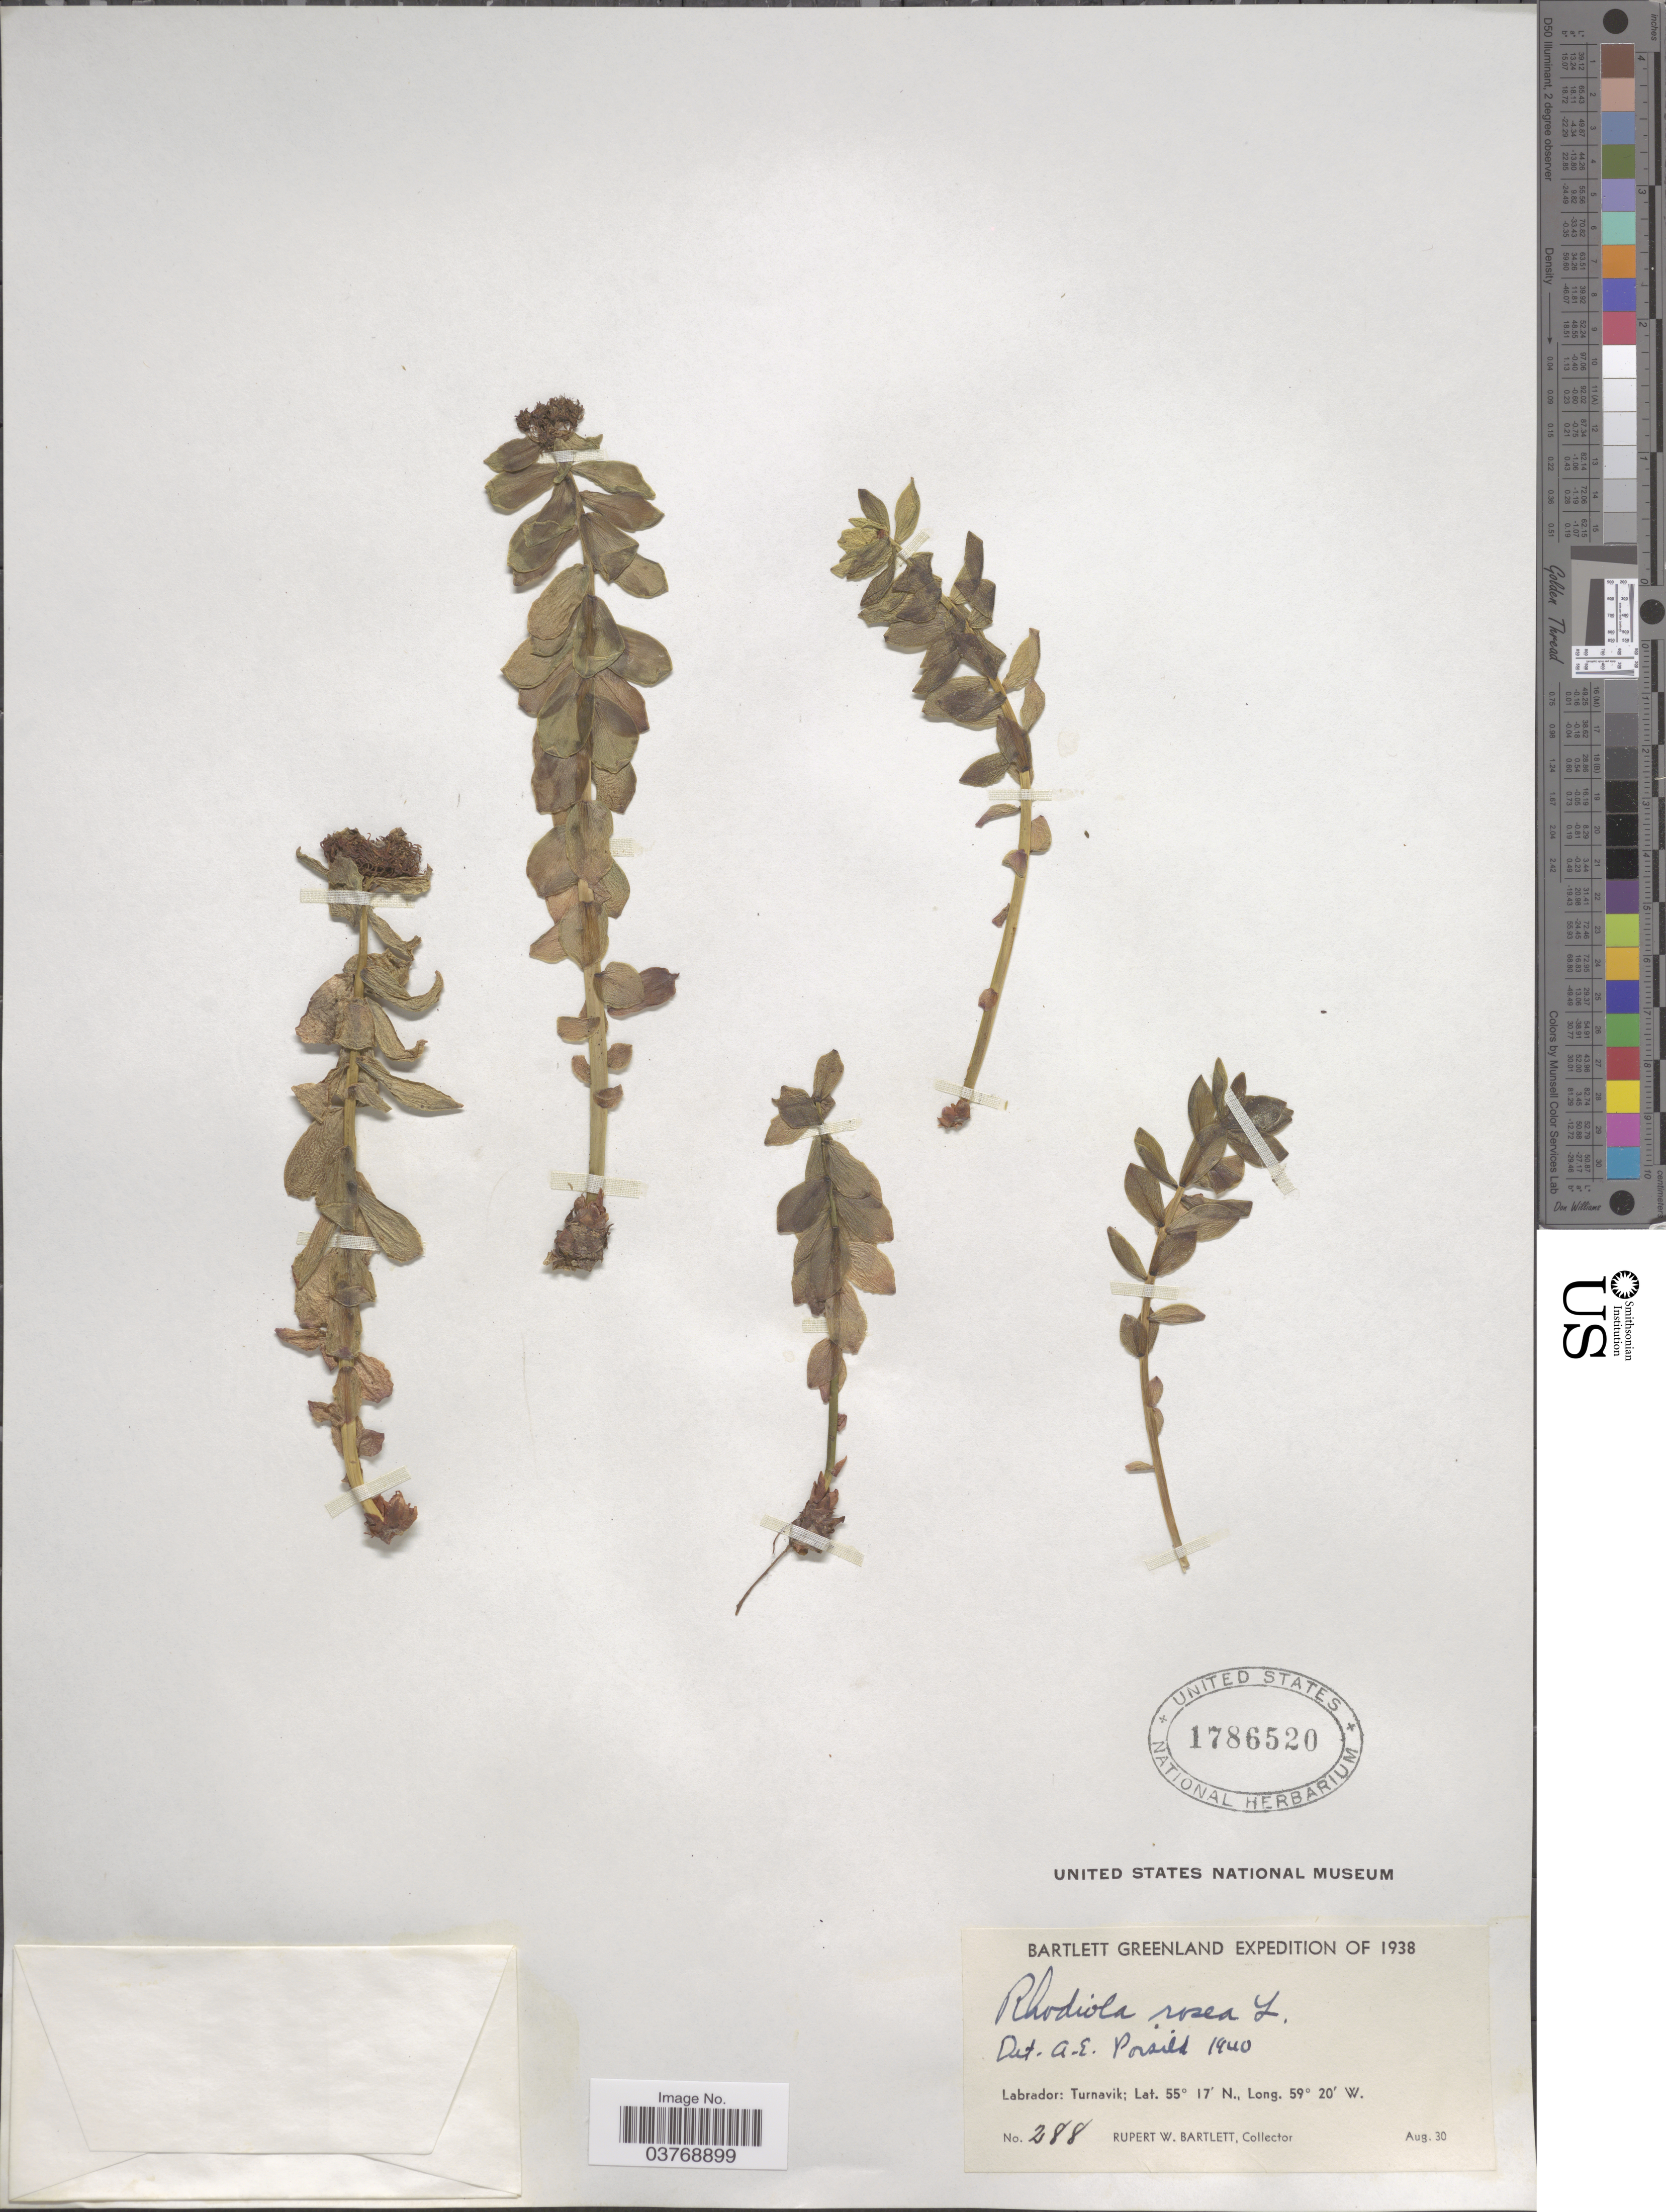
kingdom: Plantae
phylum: Tracheophyta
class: Magnoliopsida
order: Saxifragales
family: Crassulaceae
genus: Rhodiola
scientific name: Rhodiola rosea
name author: L.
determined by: Strong, Mark T., (BOT), Smithsonian Institution - National Museum of Natural History (UNITED STATES)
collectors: R. W. Bartlett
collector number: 288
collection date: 1938-08-30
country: Canada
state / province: Newfoundland and Labrador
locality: Labrador: Turnavik.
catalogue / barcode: US 1786520